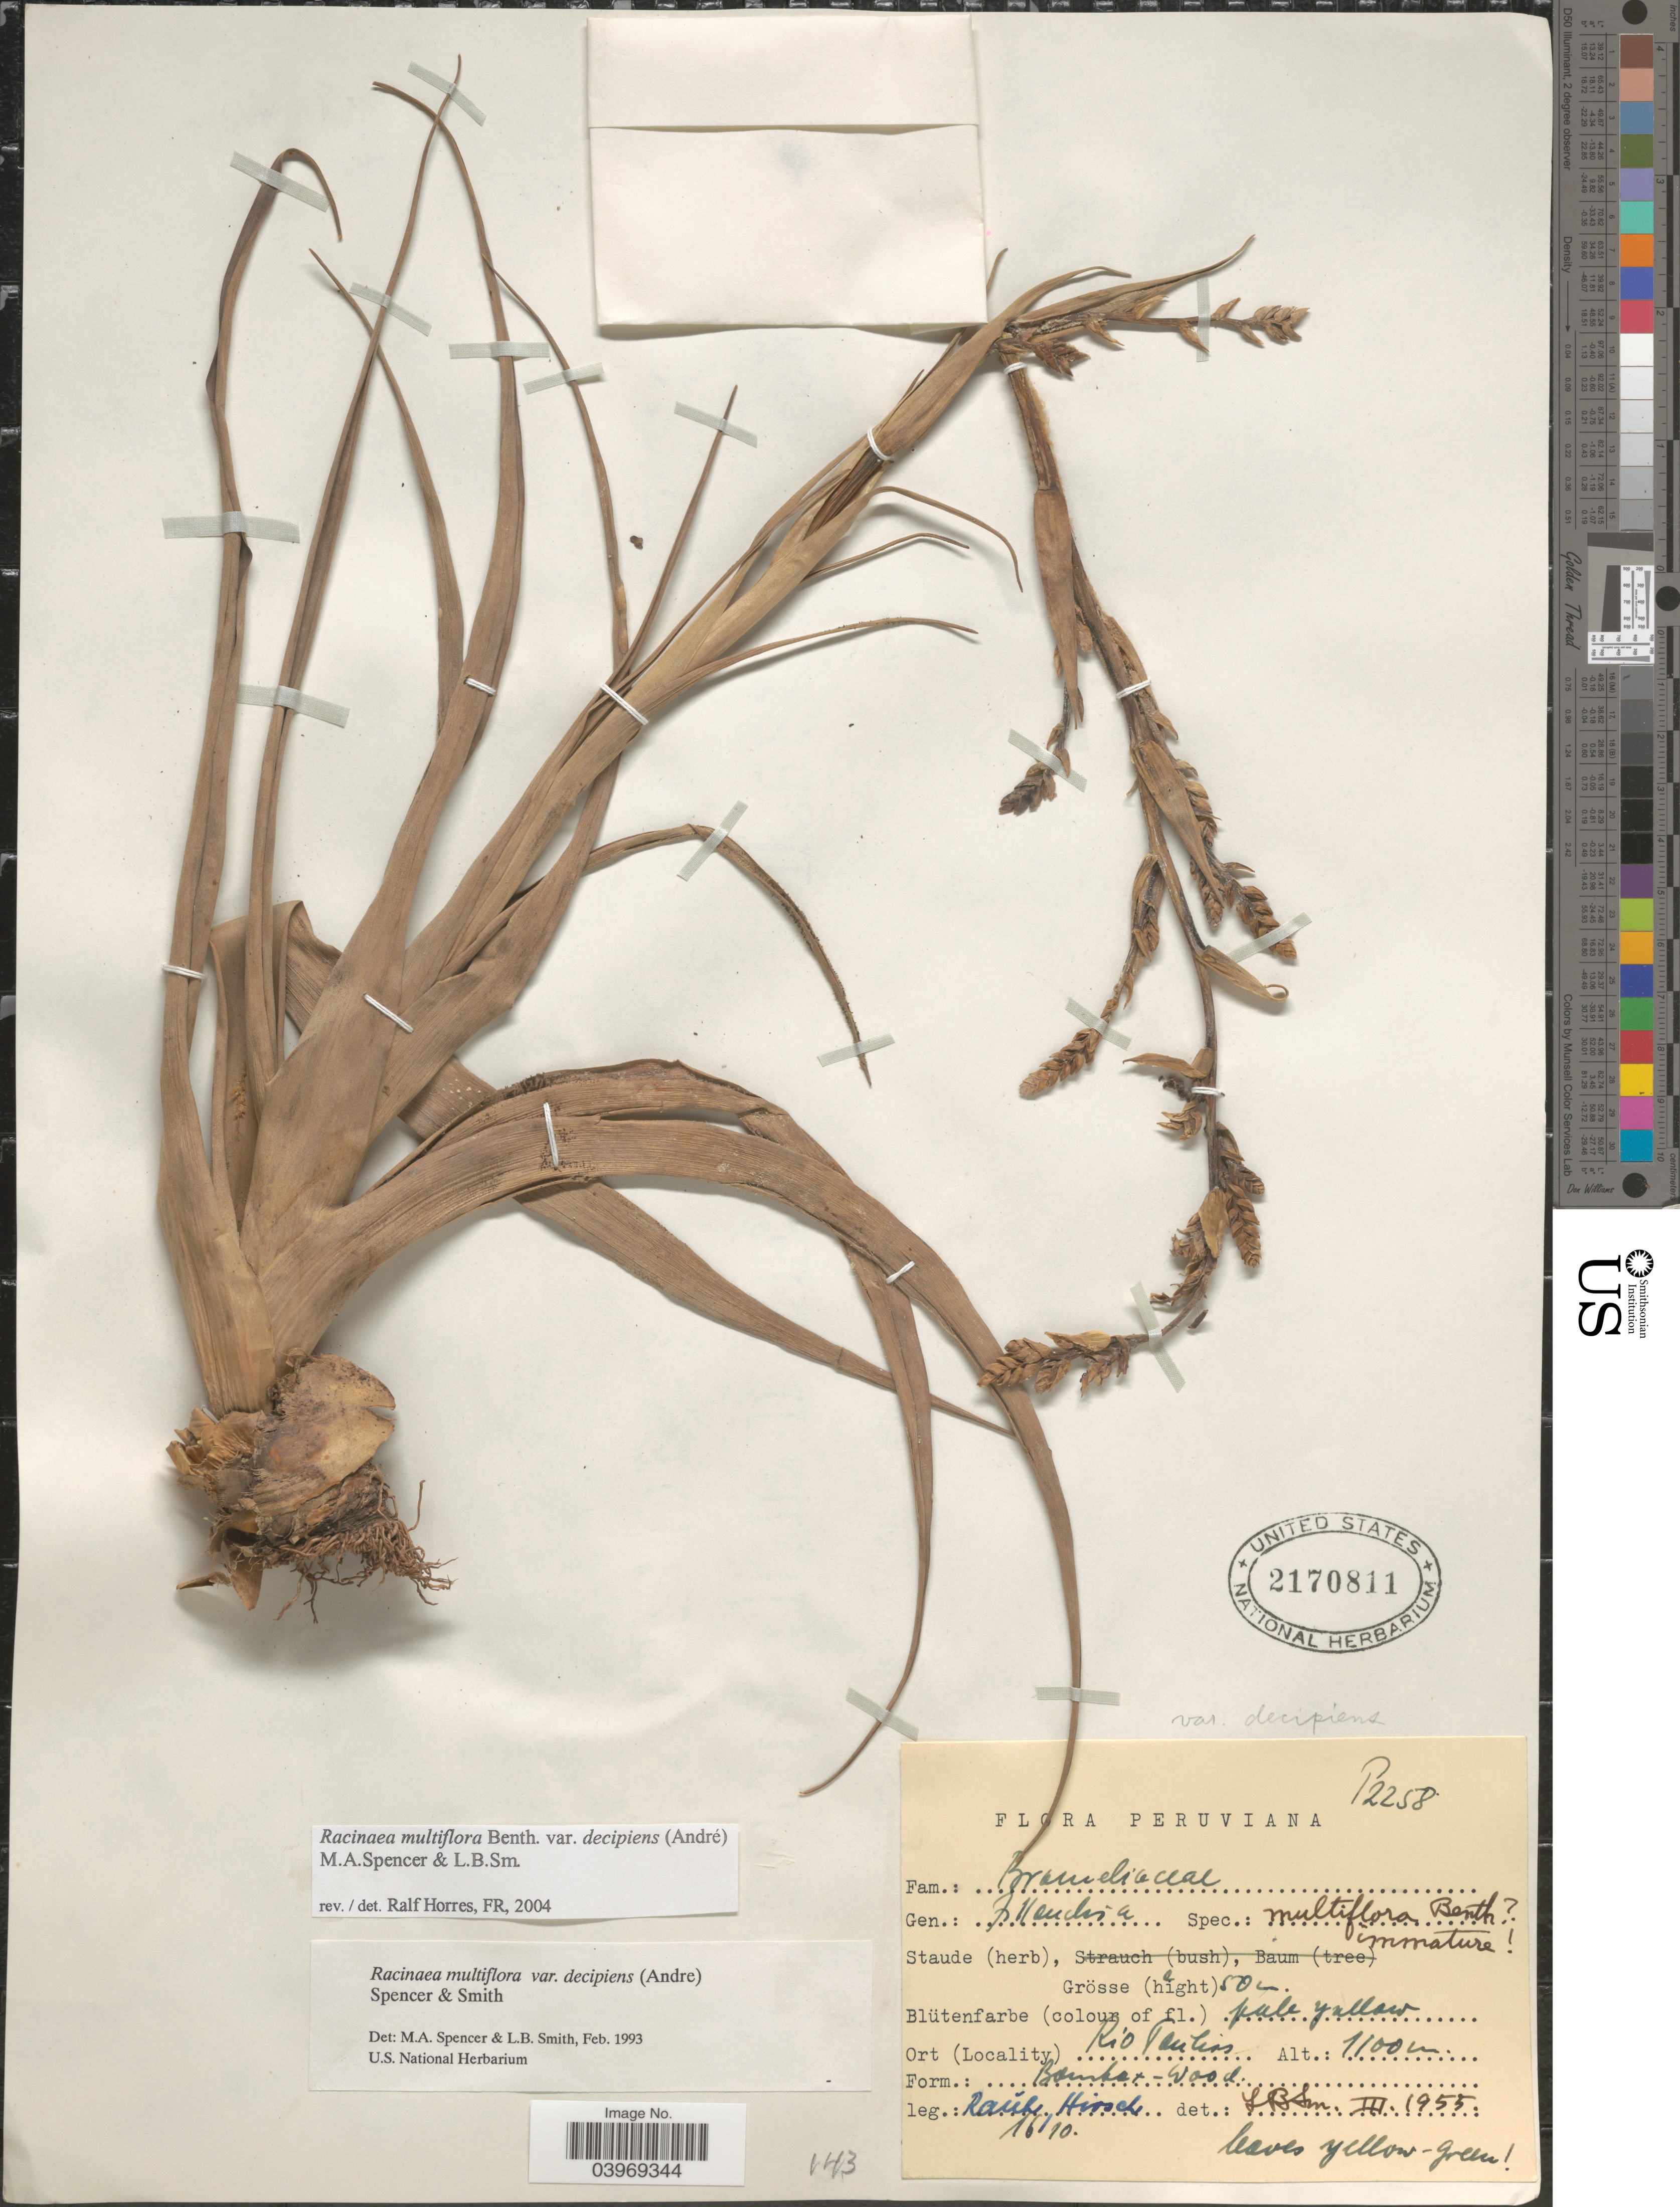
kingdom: Plantae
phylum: Tracheophyta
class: Liliopsida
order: Poales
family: Bromeliaceae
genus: Racinaea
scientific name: Racinaea multiflora var. decipiens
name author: (André) M.A. Spencer & L.B. Sm.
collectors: -. Rauh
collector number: P2258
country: Peru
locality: Rio Taulias [interpreted].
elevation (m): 1100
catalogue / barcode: US 2170811